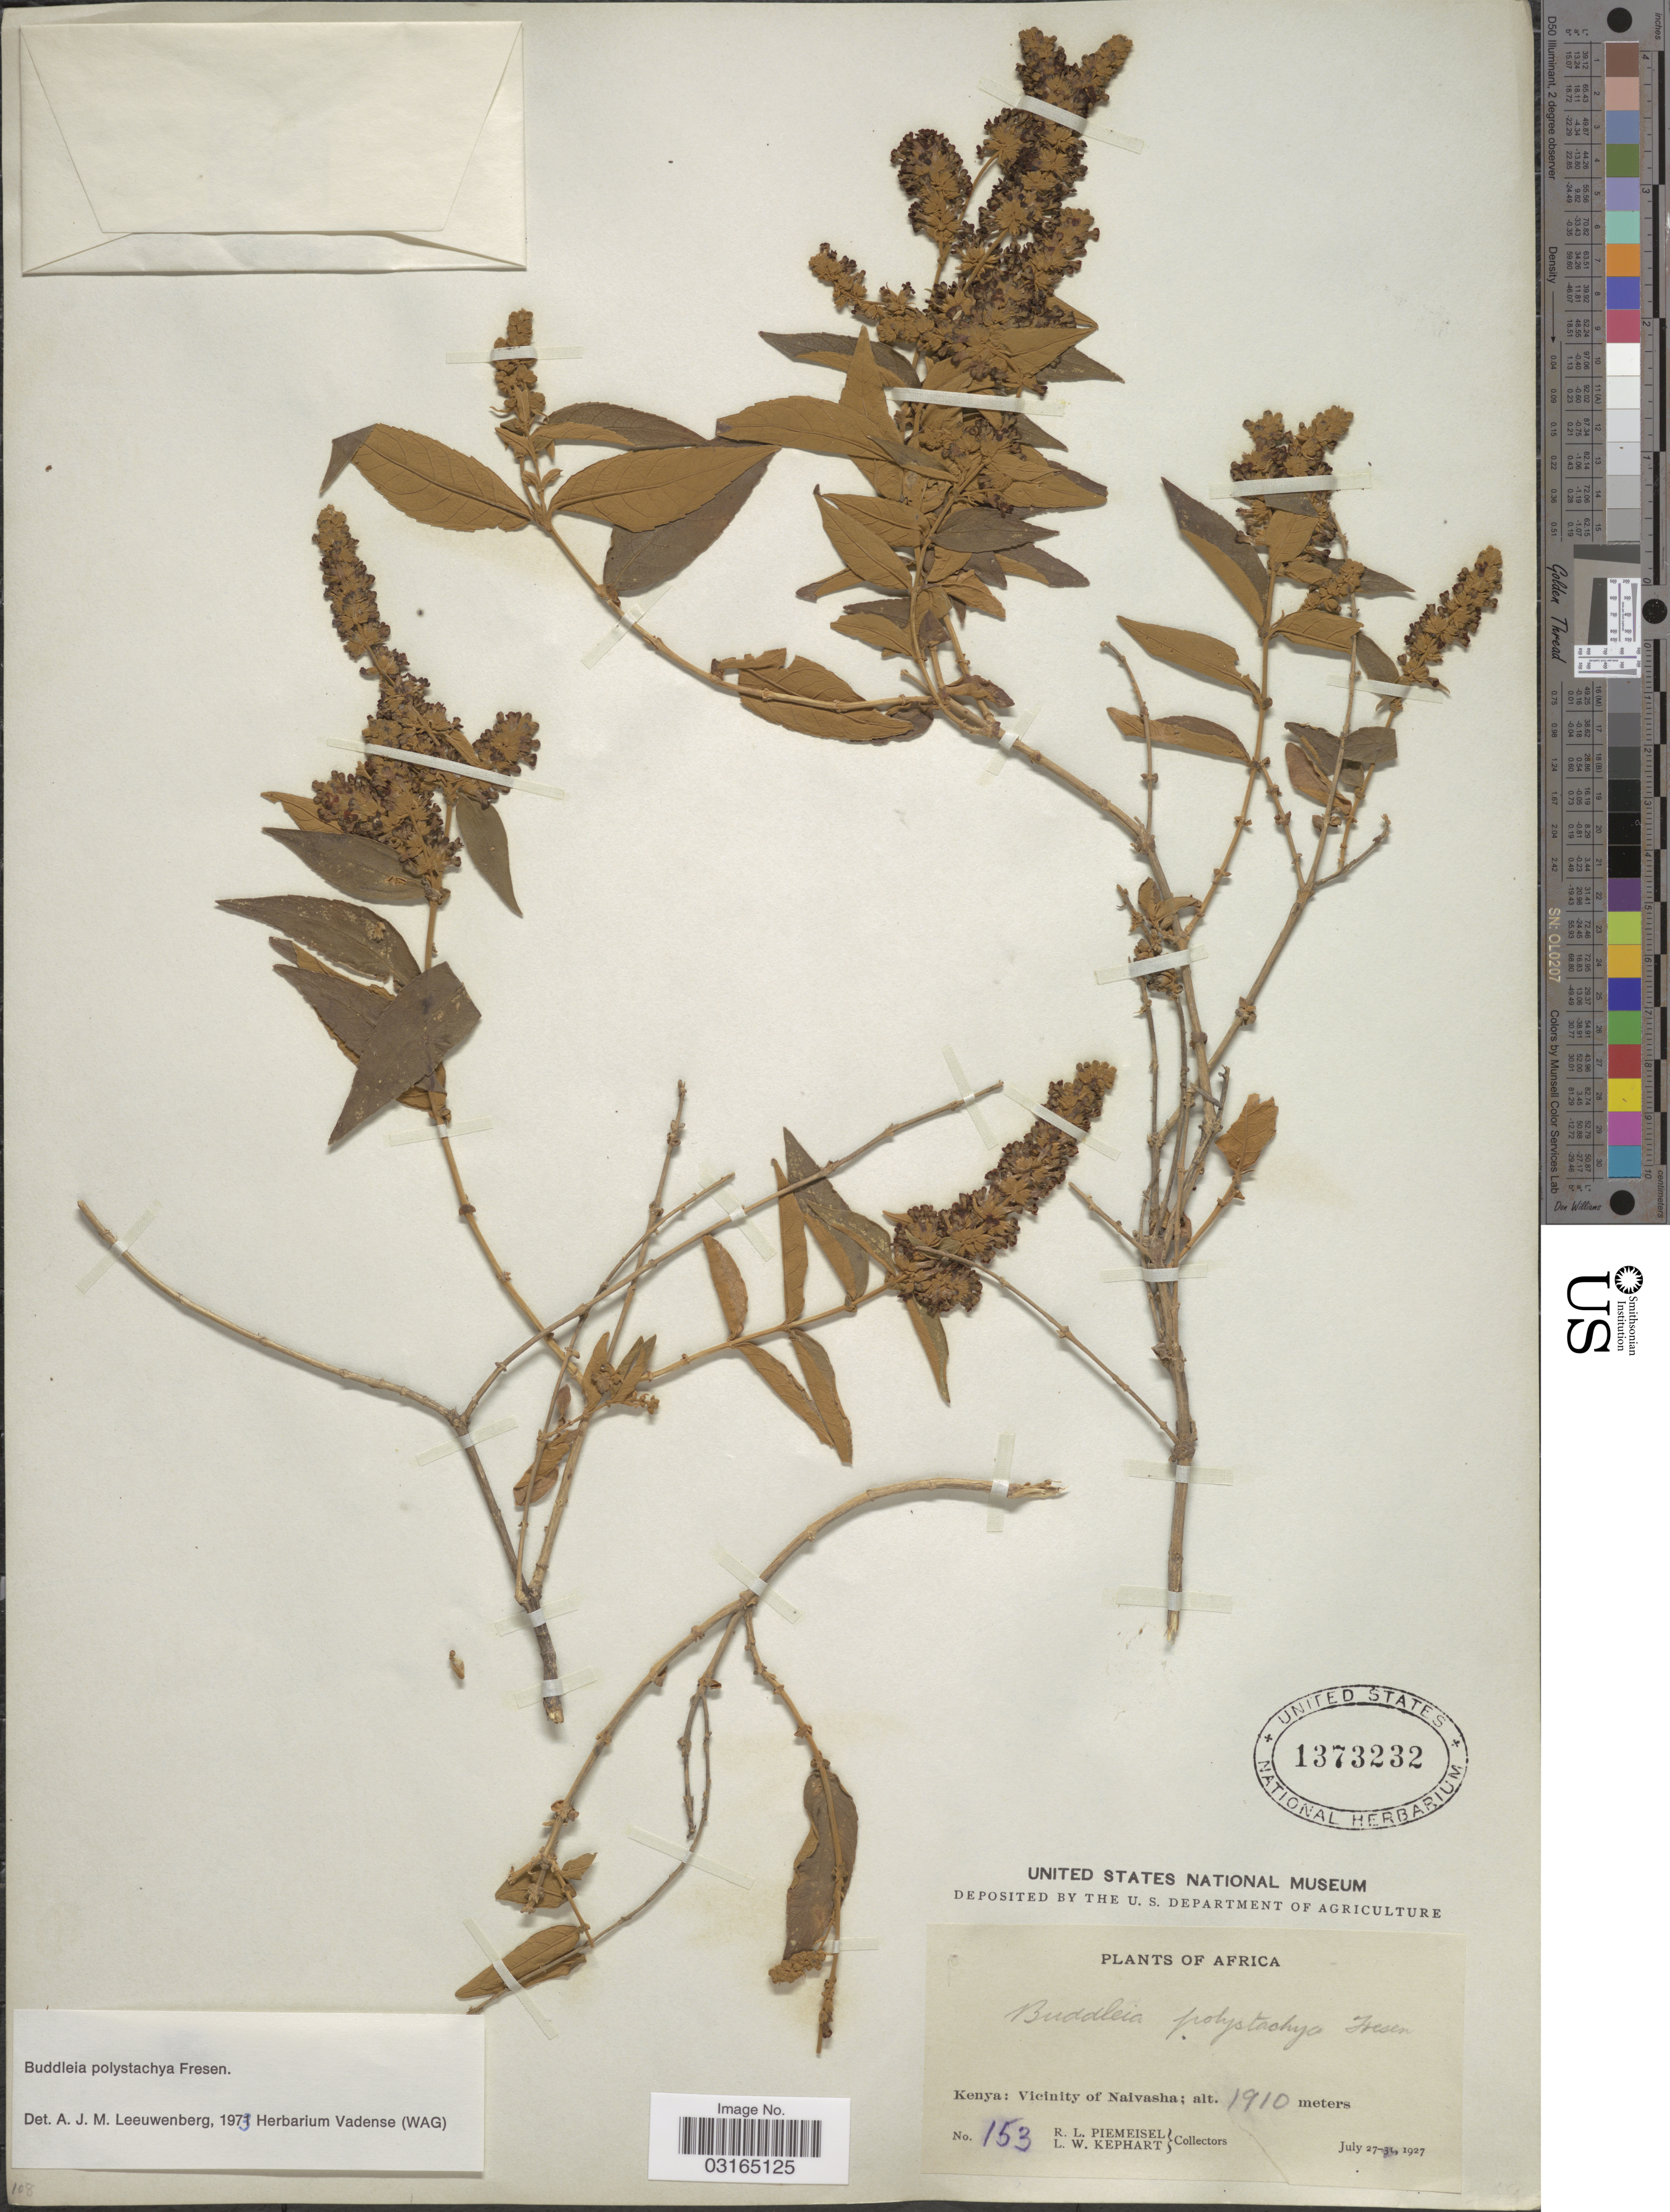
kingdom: Plantae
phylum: Tracheophyta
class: Magnoliopsida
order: Lamiales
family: Scrophulariaceae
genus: Buddleja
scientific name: Buddleja polystachya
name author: Fresen.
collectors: R. L. Piemeisel & L. W. Kephart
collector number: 153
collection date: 1927-07-27/1927-07-31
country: Kenya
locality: Vicinity of Naivasha.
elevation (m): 1910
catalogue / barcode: US 1373232